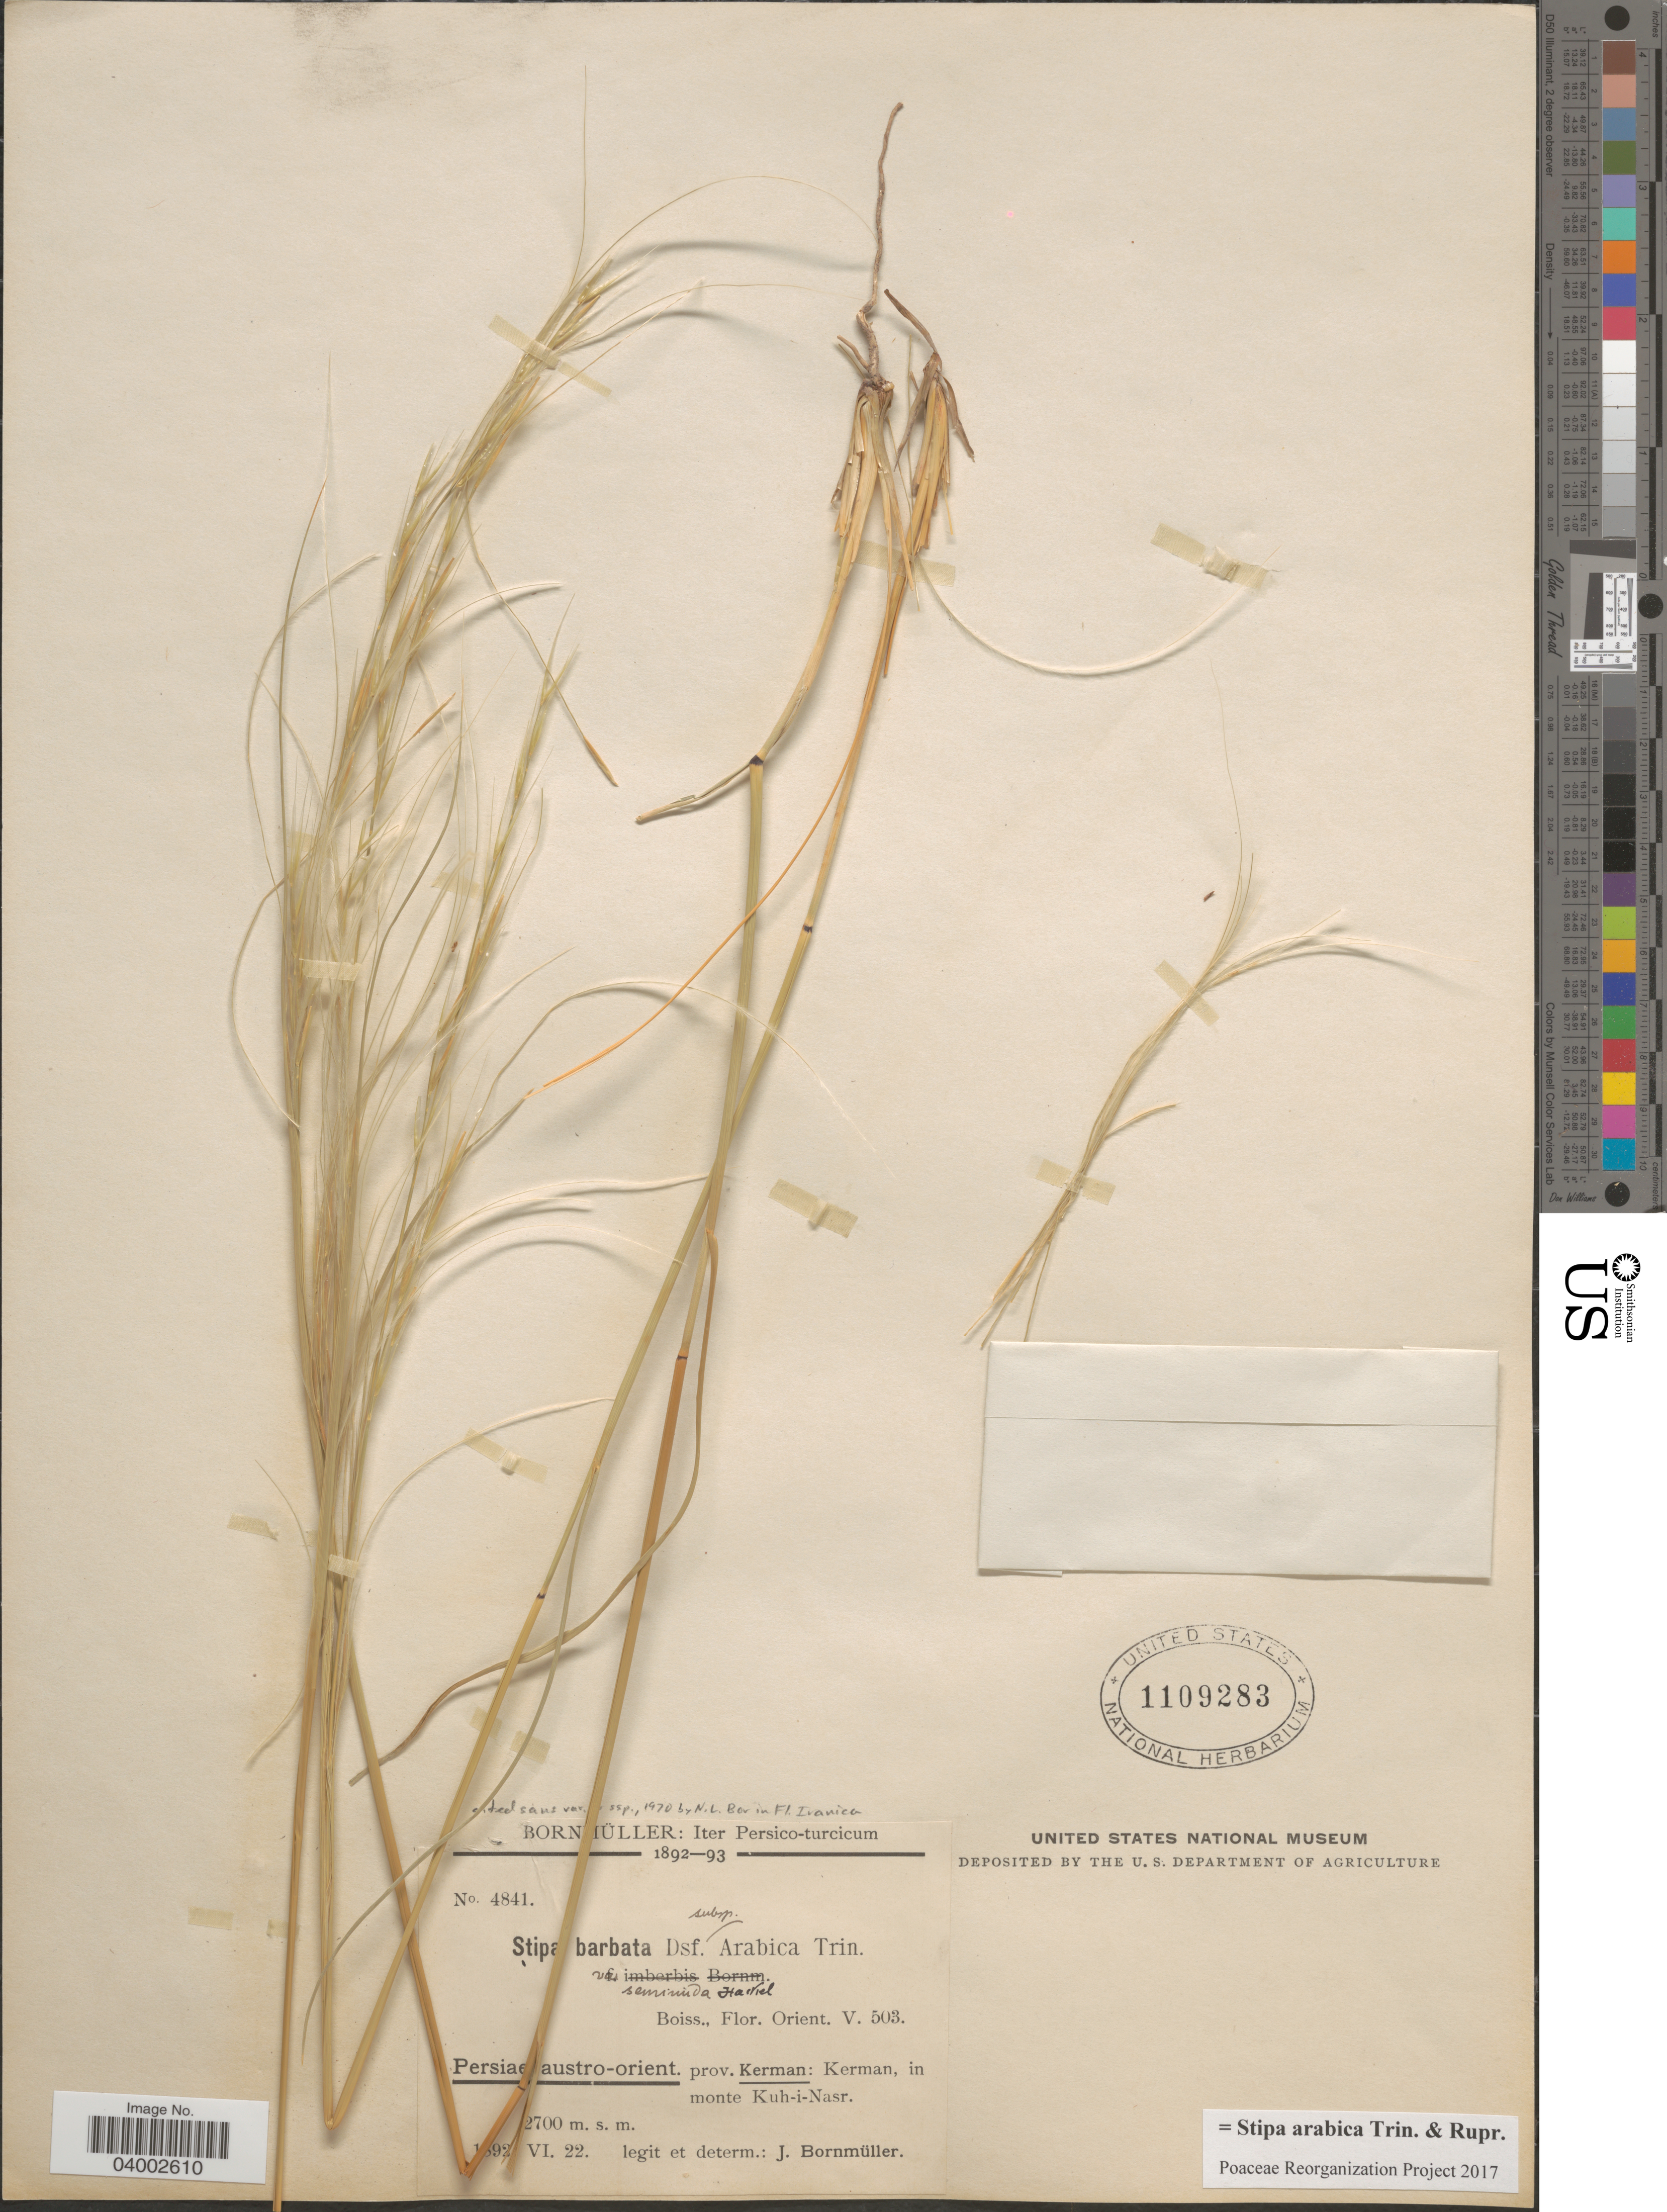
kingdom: Plantae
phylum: Tracheophyta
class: Liliopsida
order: Poales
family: Poaceae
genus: Stipa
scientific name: Stipa arabica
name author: Trin. & Rupr.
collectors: J. Bornmüller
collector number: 4841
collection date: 1892-06-22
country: Iran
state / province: Kerman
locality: Persico-turcicum. Persiae austro-orient. prov. Kerman: Kerman, in monte Kuh-i-Nasr.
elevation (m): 2700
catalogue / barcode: US 1109283